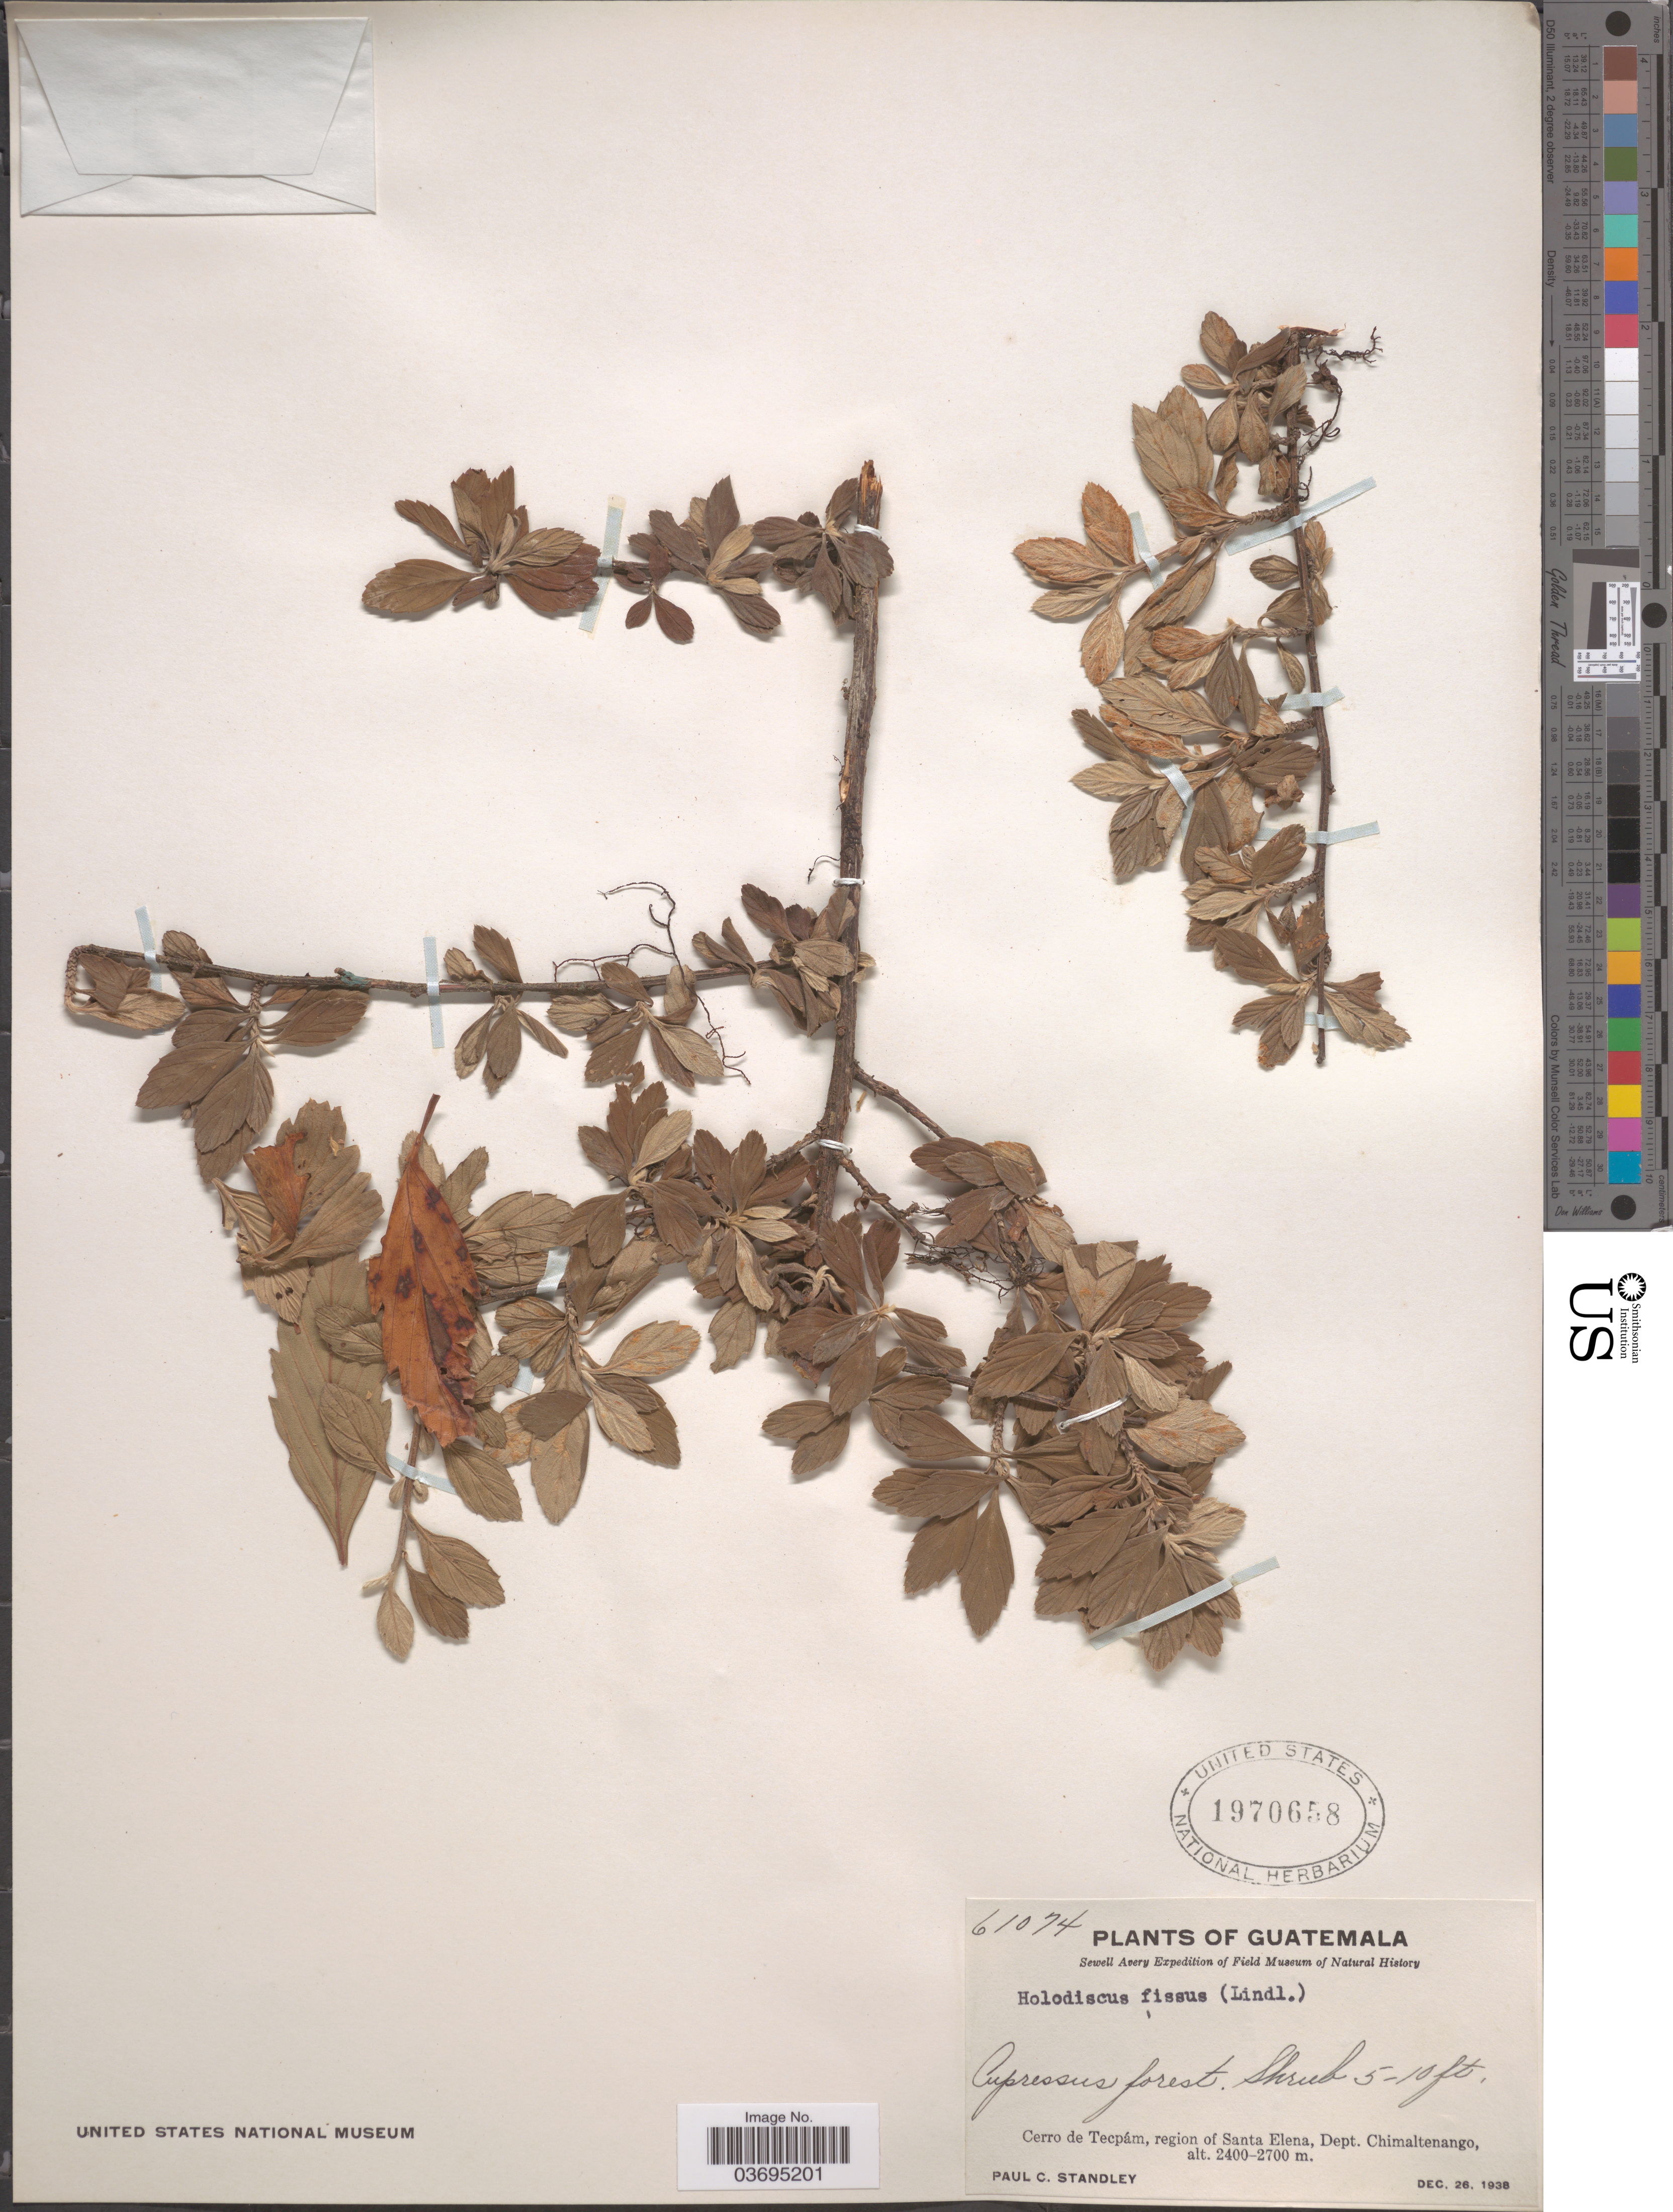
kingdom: Plantae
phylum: Tracheophyta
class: Magnoliopsida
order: Rosales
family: Rosaceae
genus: Holodiscus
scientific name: Holodiscus fissus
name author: (Lindl.) C.K. Schneid.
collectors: P. C. Standley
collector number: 61074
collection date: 1938-12-26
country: Guatemala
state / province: Chimaltenango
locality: Cerro de Tecpám, region of Santa Elena, Dept. Chimaltenango.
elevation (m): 2400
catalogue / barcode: US 1970658